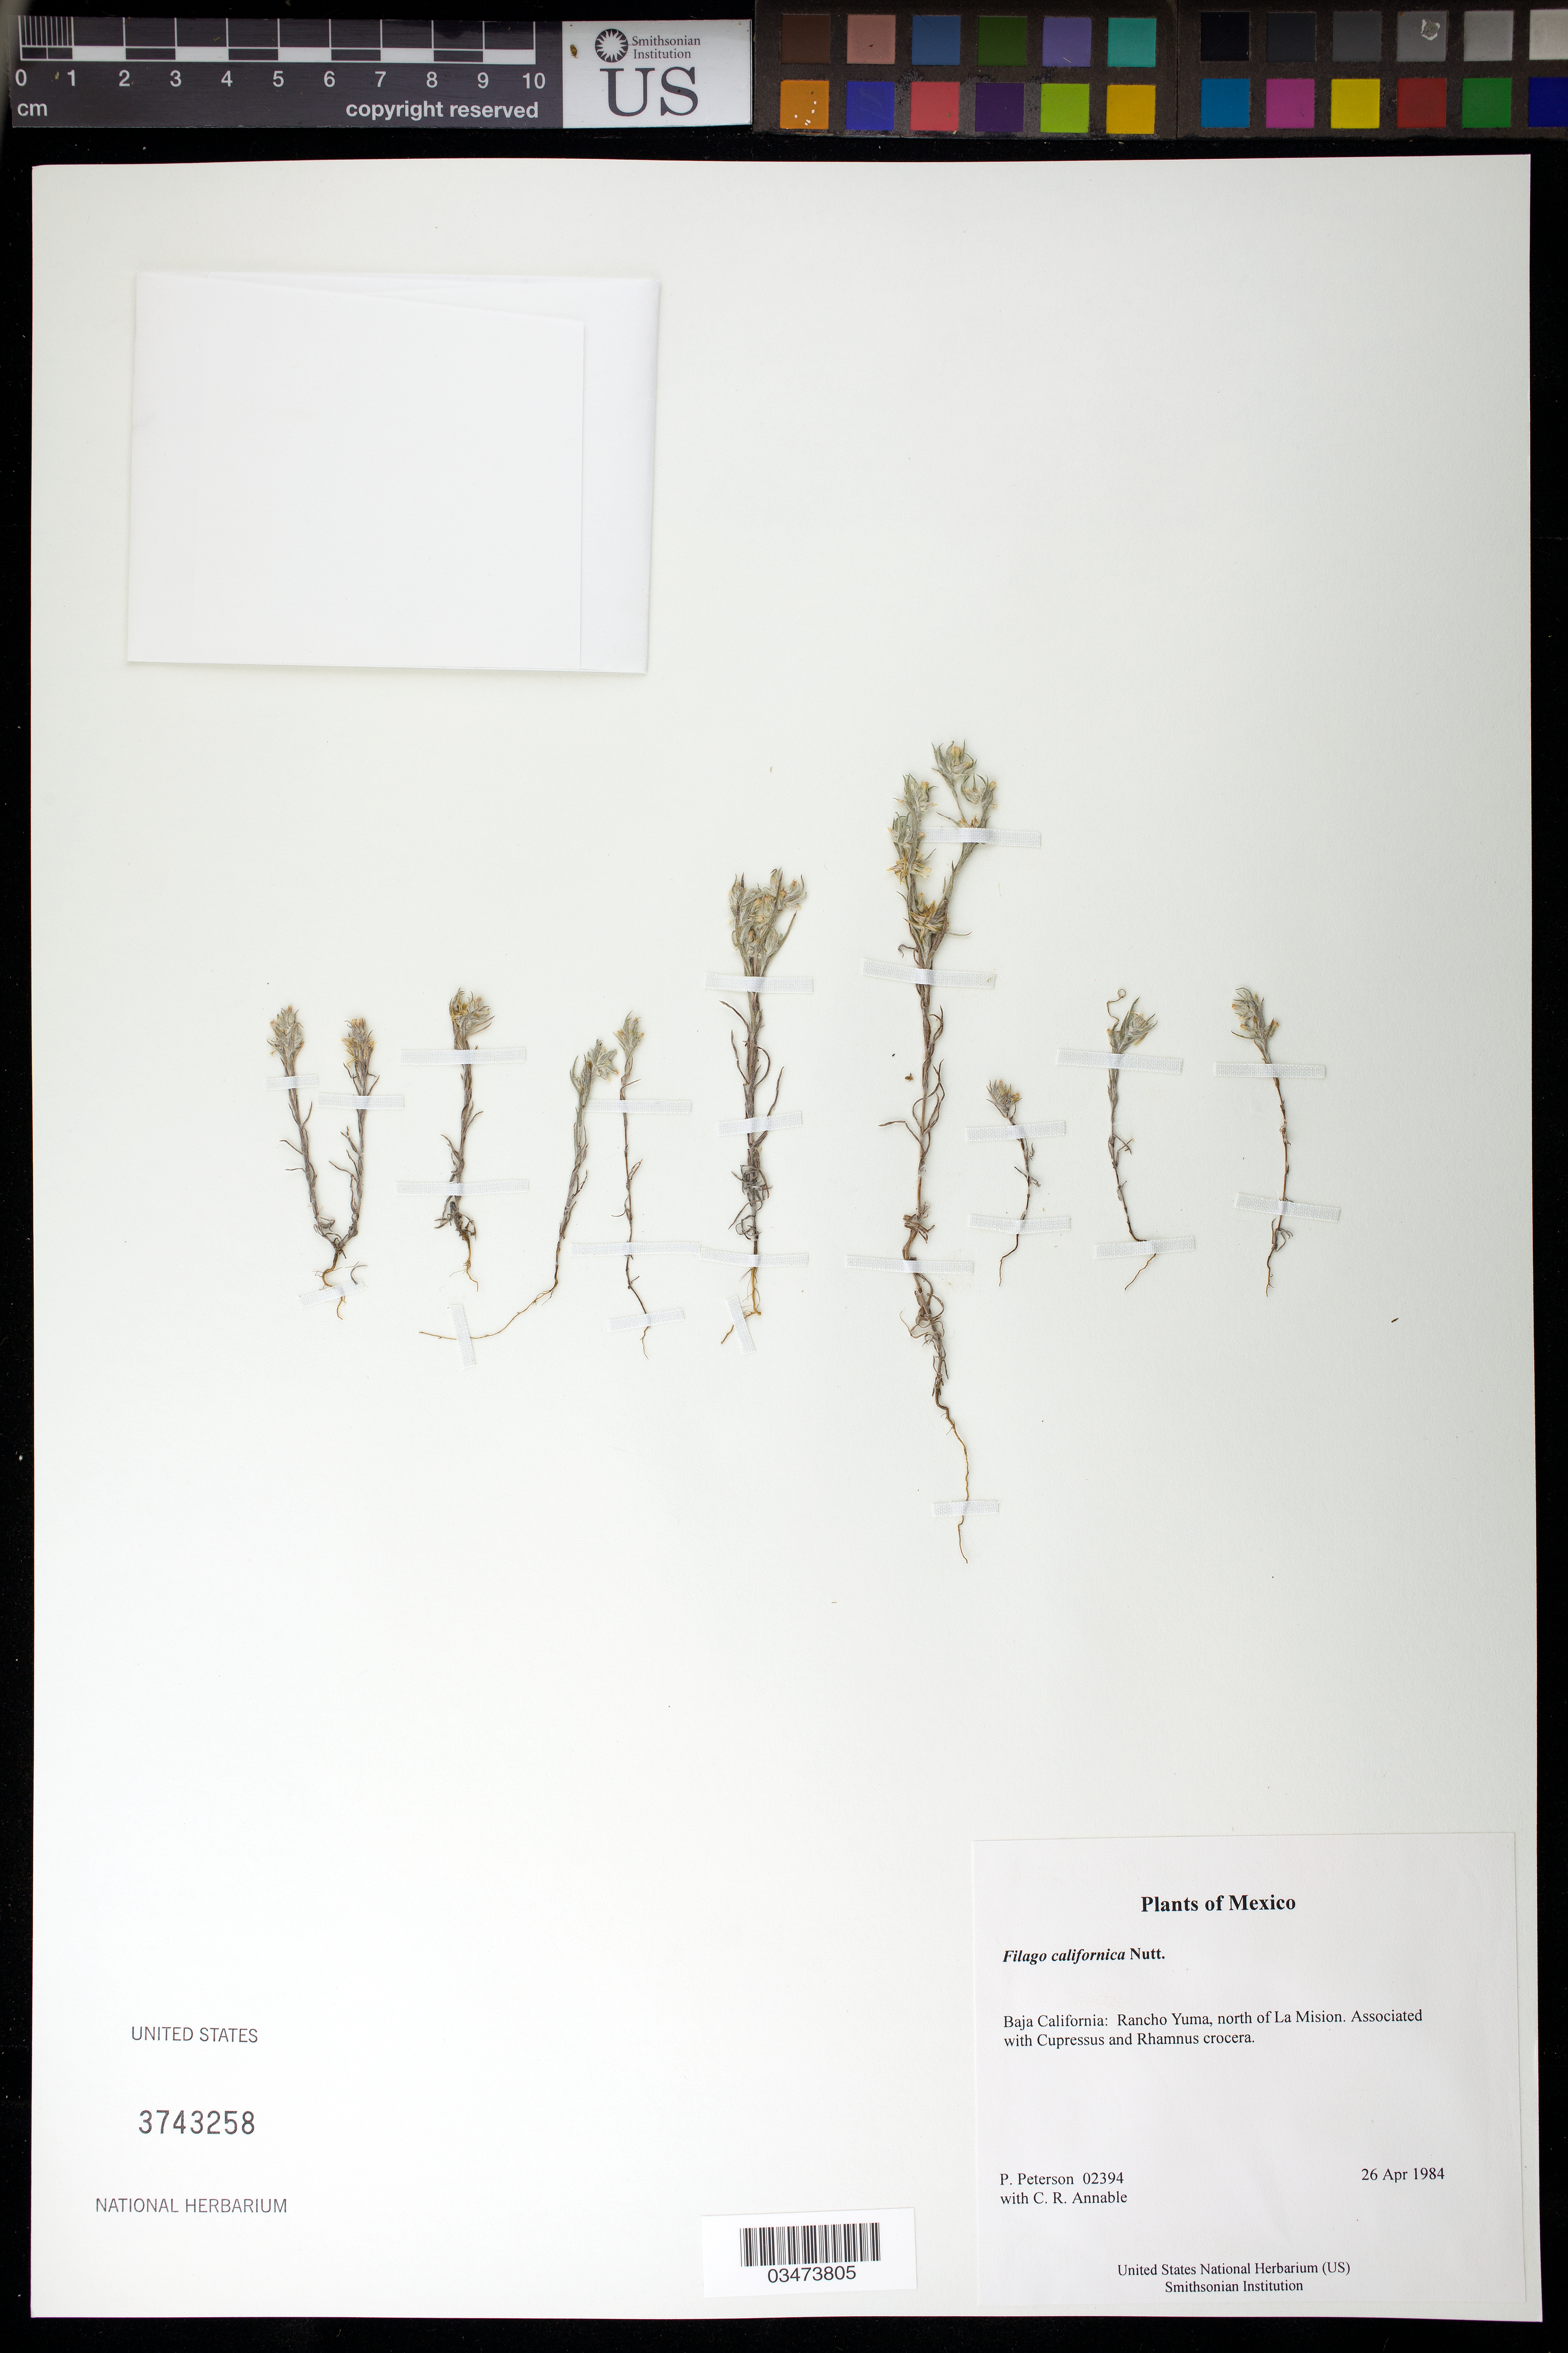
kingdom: Plantae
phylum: Tracheophyta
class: Magnoliopsida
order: Asterales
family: Asteraceae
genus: Filago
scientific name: Filago californica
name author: Nutt.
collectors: P. M. Peterson & C. R. Annable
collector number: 02394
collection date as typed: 26 Apr 1984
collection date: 1984-04-26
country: Mexico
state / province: Baja California Norte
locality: Rancho Yuma, north of La Mision.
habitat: Associated with Cupressus and Rhamnus crocera.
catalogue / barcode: US 3743258